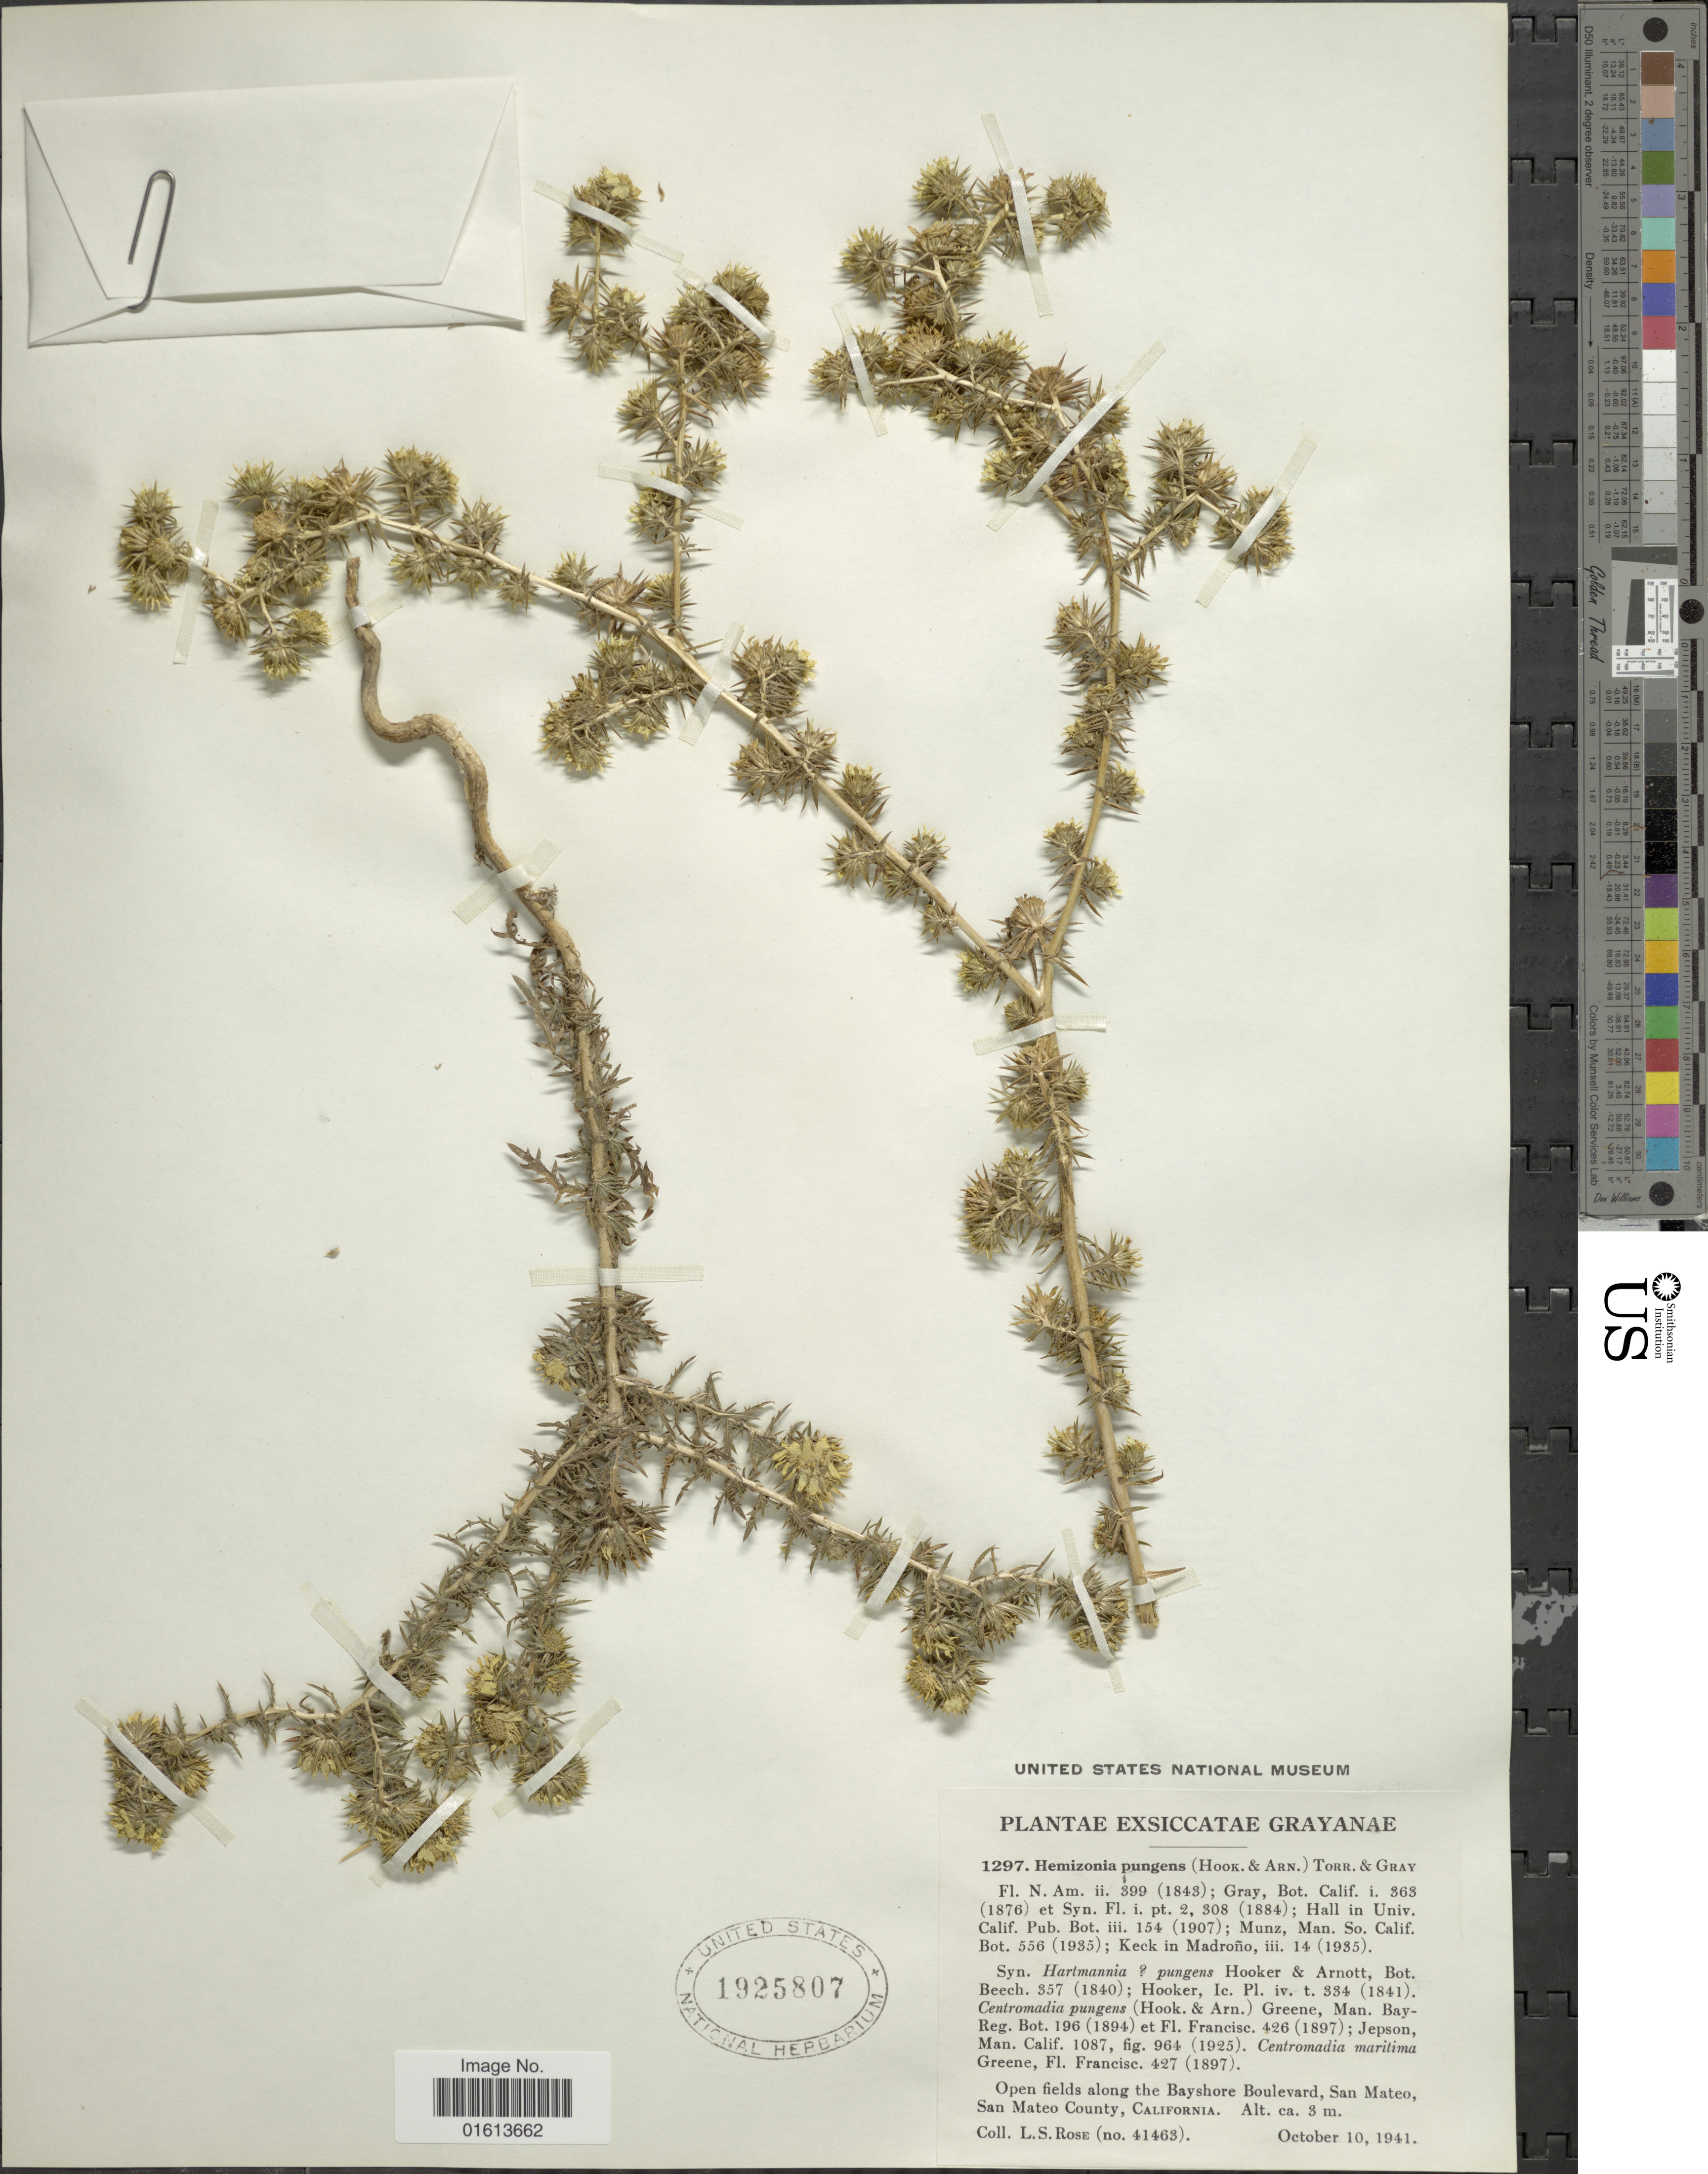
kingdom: Plantae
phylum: Tracheophyta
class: Magnoliopsida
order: Asterales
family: Asteraceae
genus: Centromadia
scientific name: Centromadia pungens subsp. pungens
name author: Hook. & Arn.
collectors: L. S. Rose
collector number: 41463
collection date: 1941-10-10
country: United States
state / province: California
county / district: San Mateo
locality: Grayanae. Open fields along the Bayshore Boulevard, San Mateo, San Mateo County, California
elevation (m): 3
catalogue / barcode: US 1925807